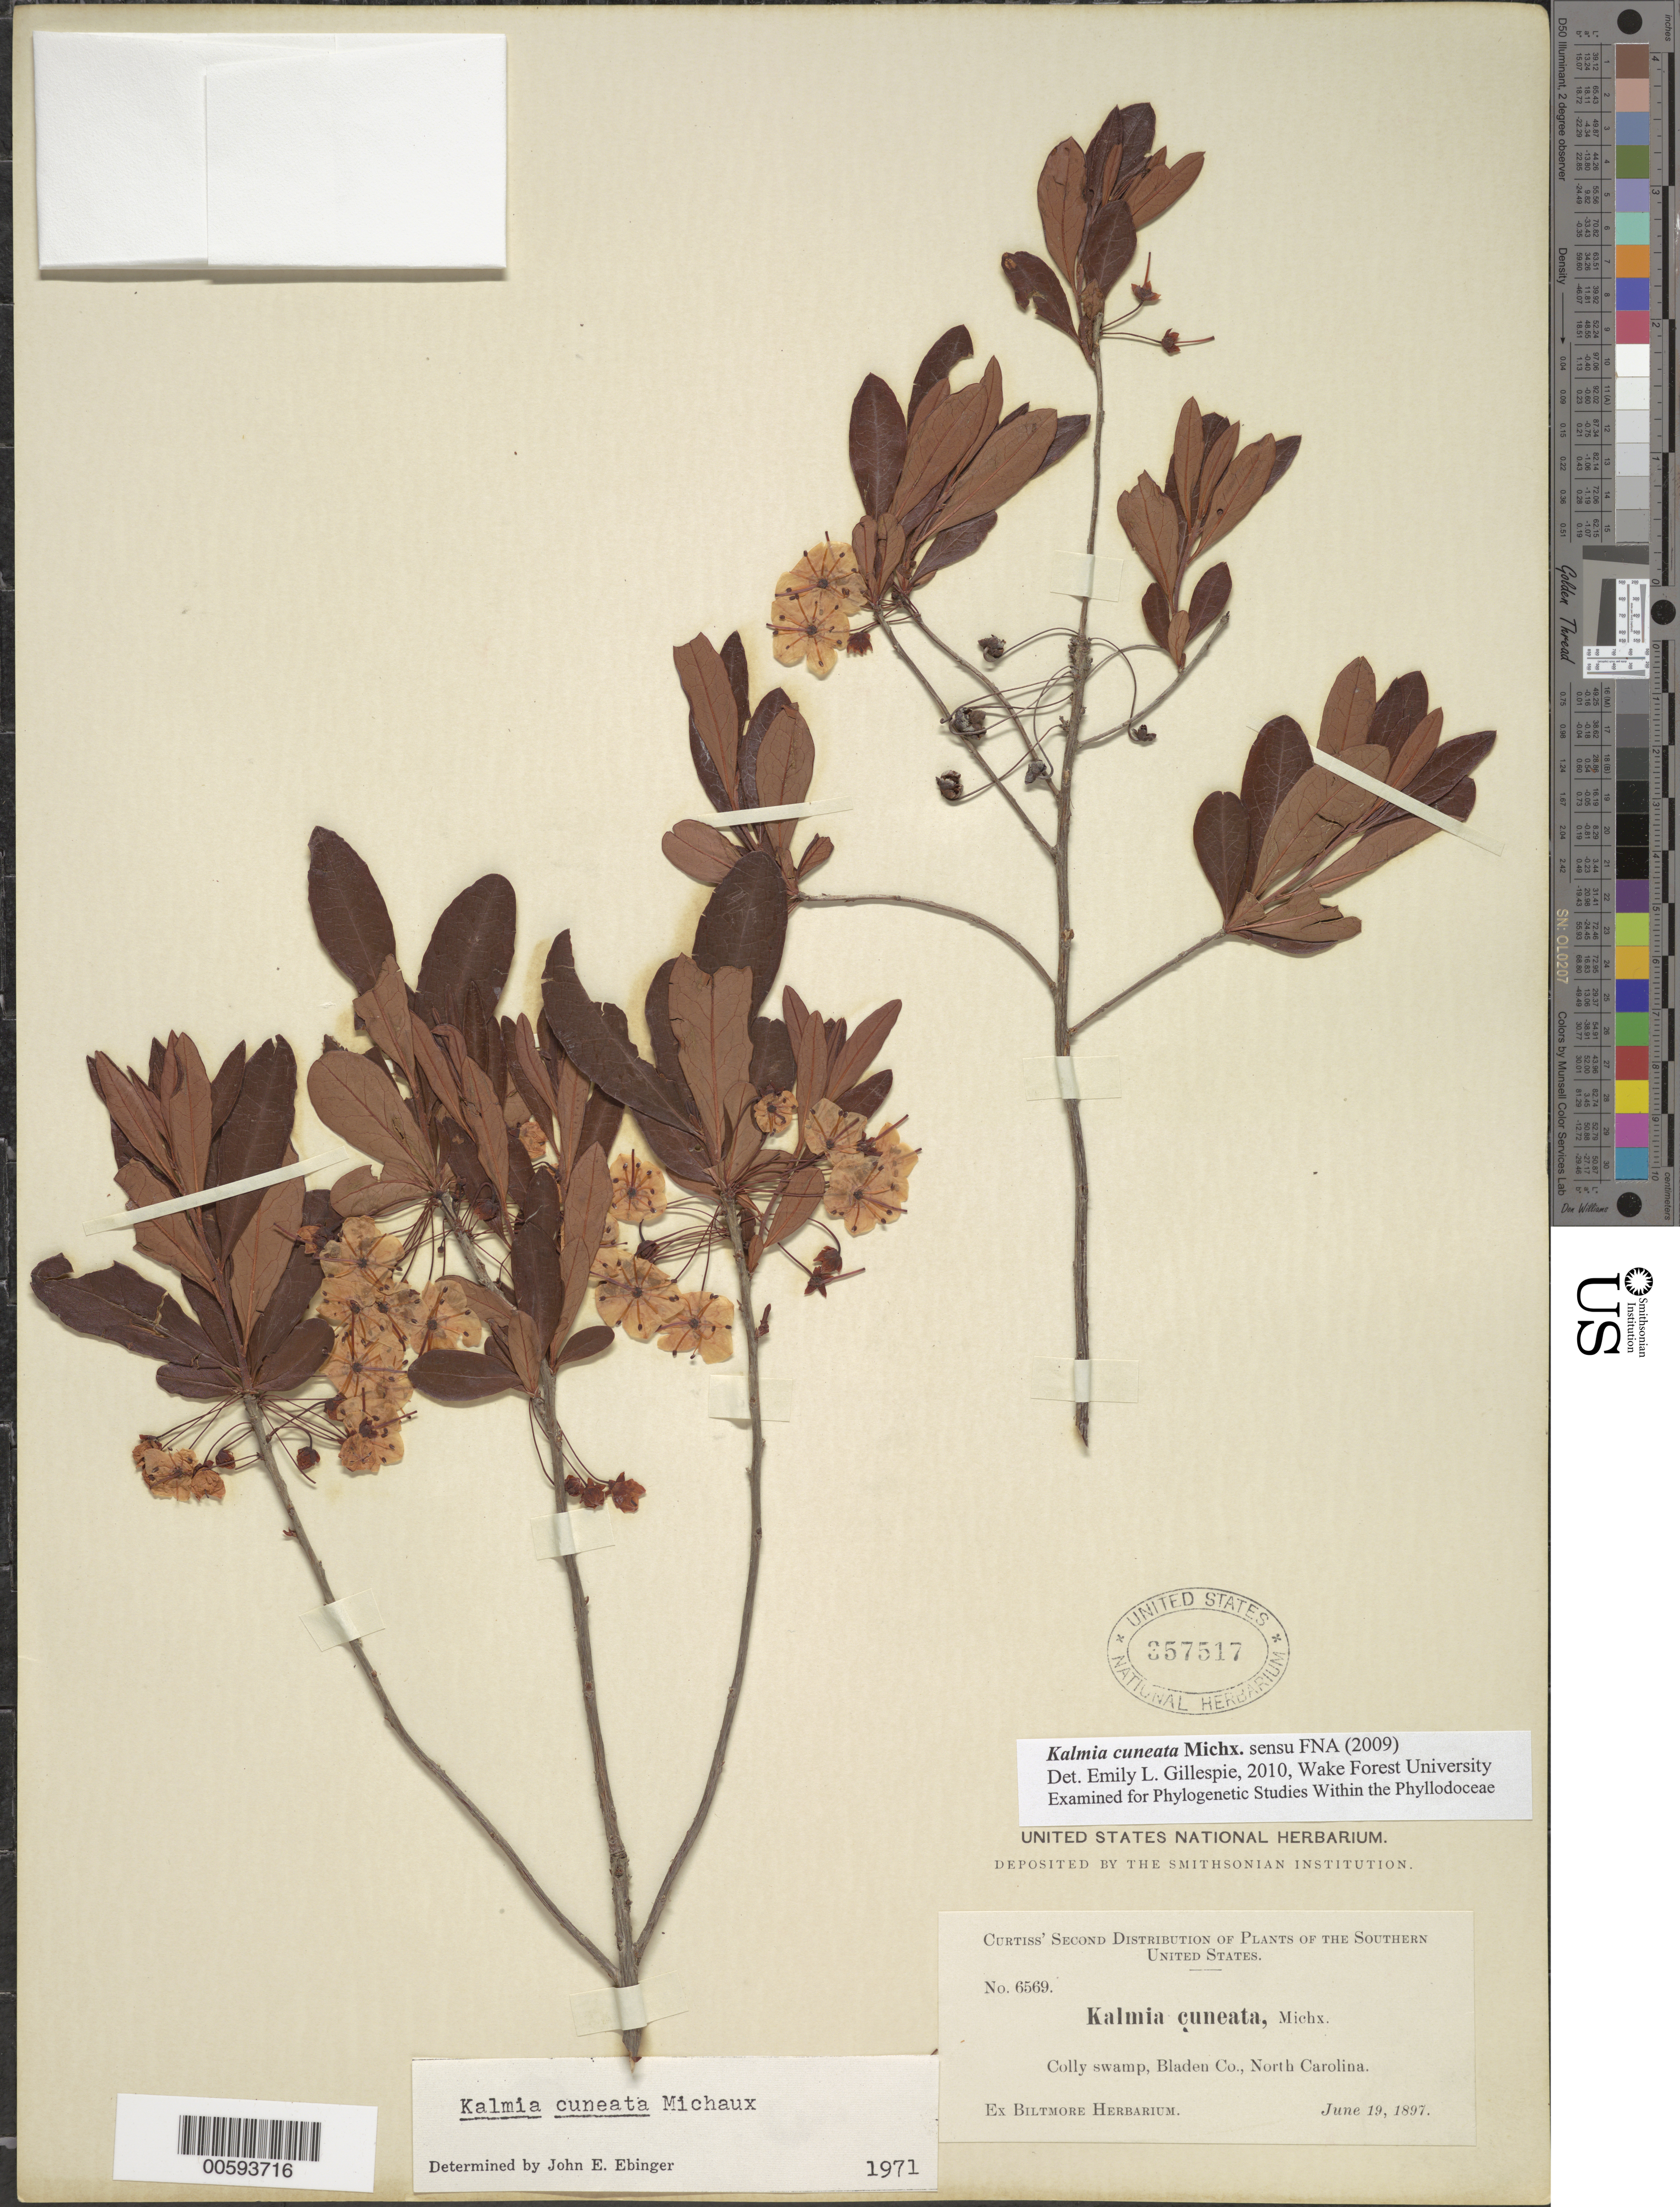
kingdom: Plantae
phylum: Tracheophyta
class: Magnoliopsida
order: Ericales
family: Ericaceae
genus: Kalmia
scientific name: Kalmia cuneata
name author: Michx.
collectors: A. H. Curtiss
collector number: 6569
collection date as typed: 19 Jun 1897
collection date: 1897-06-19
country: United States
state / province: North Carolina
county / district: Bladen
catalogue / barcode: US 357517